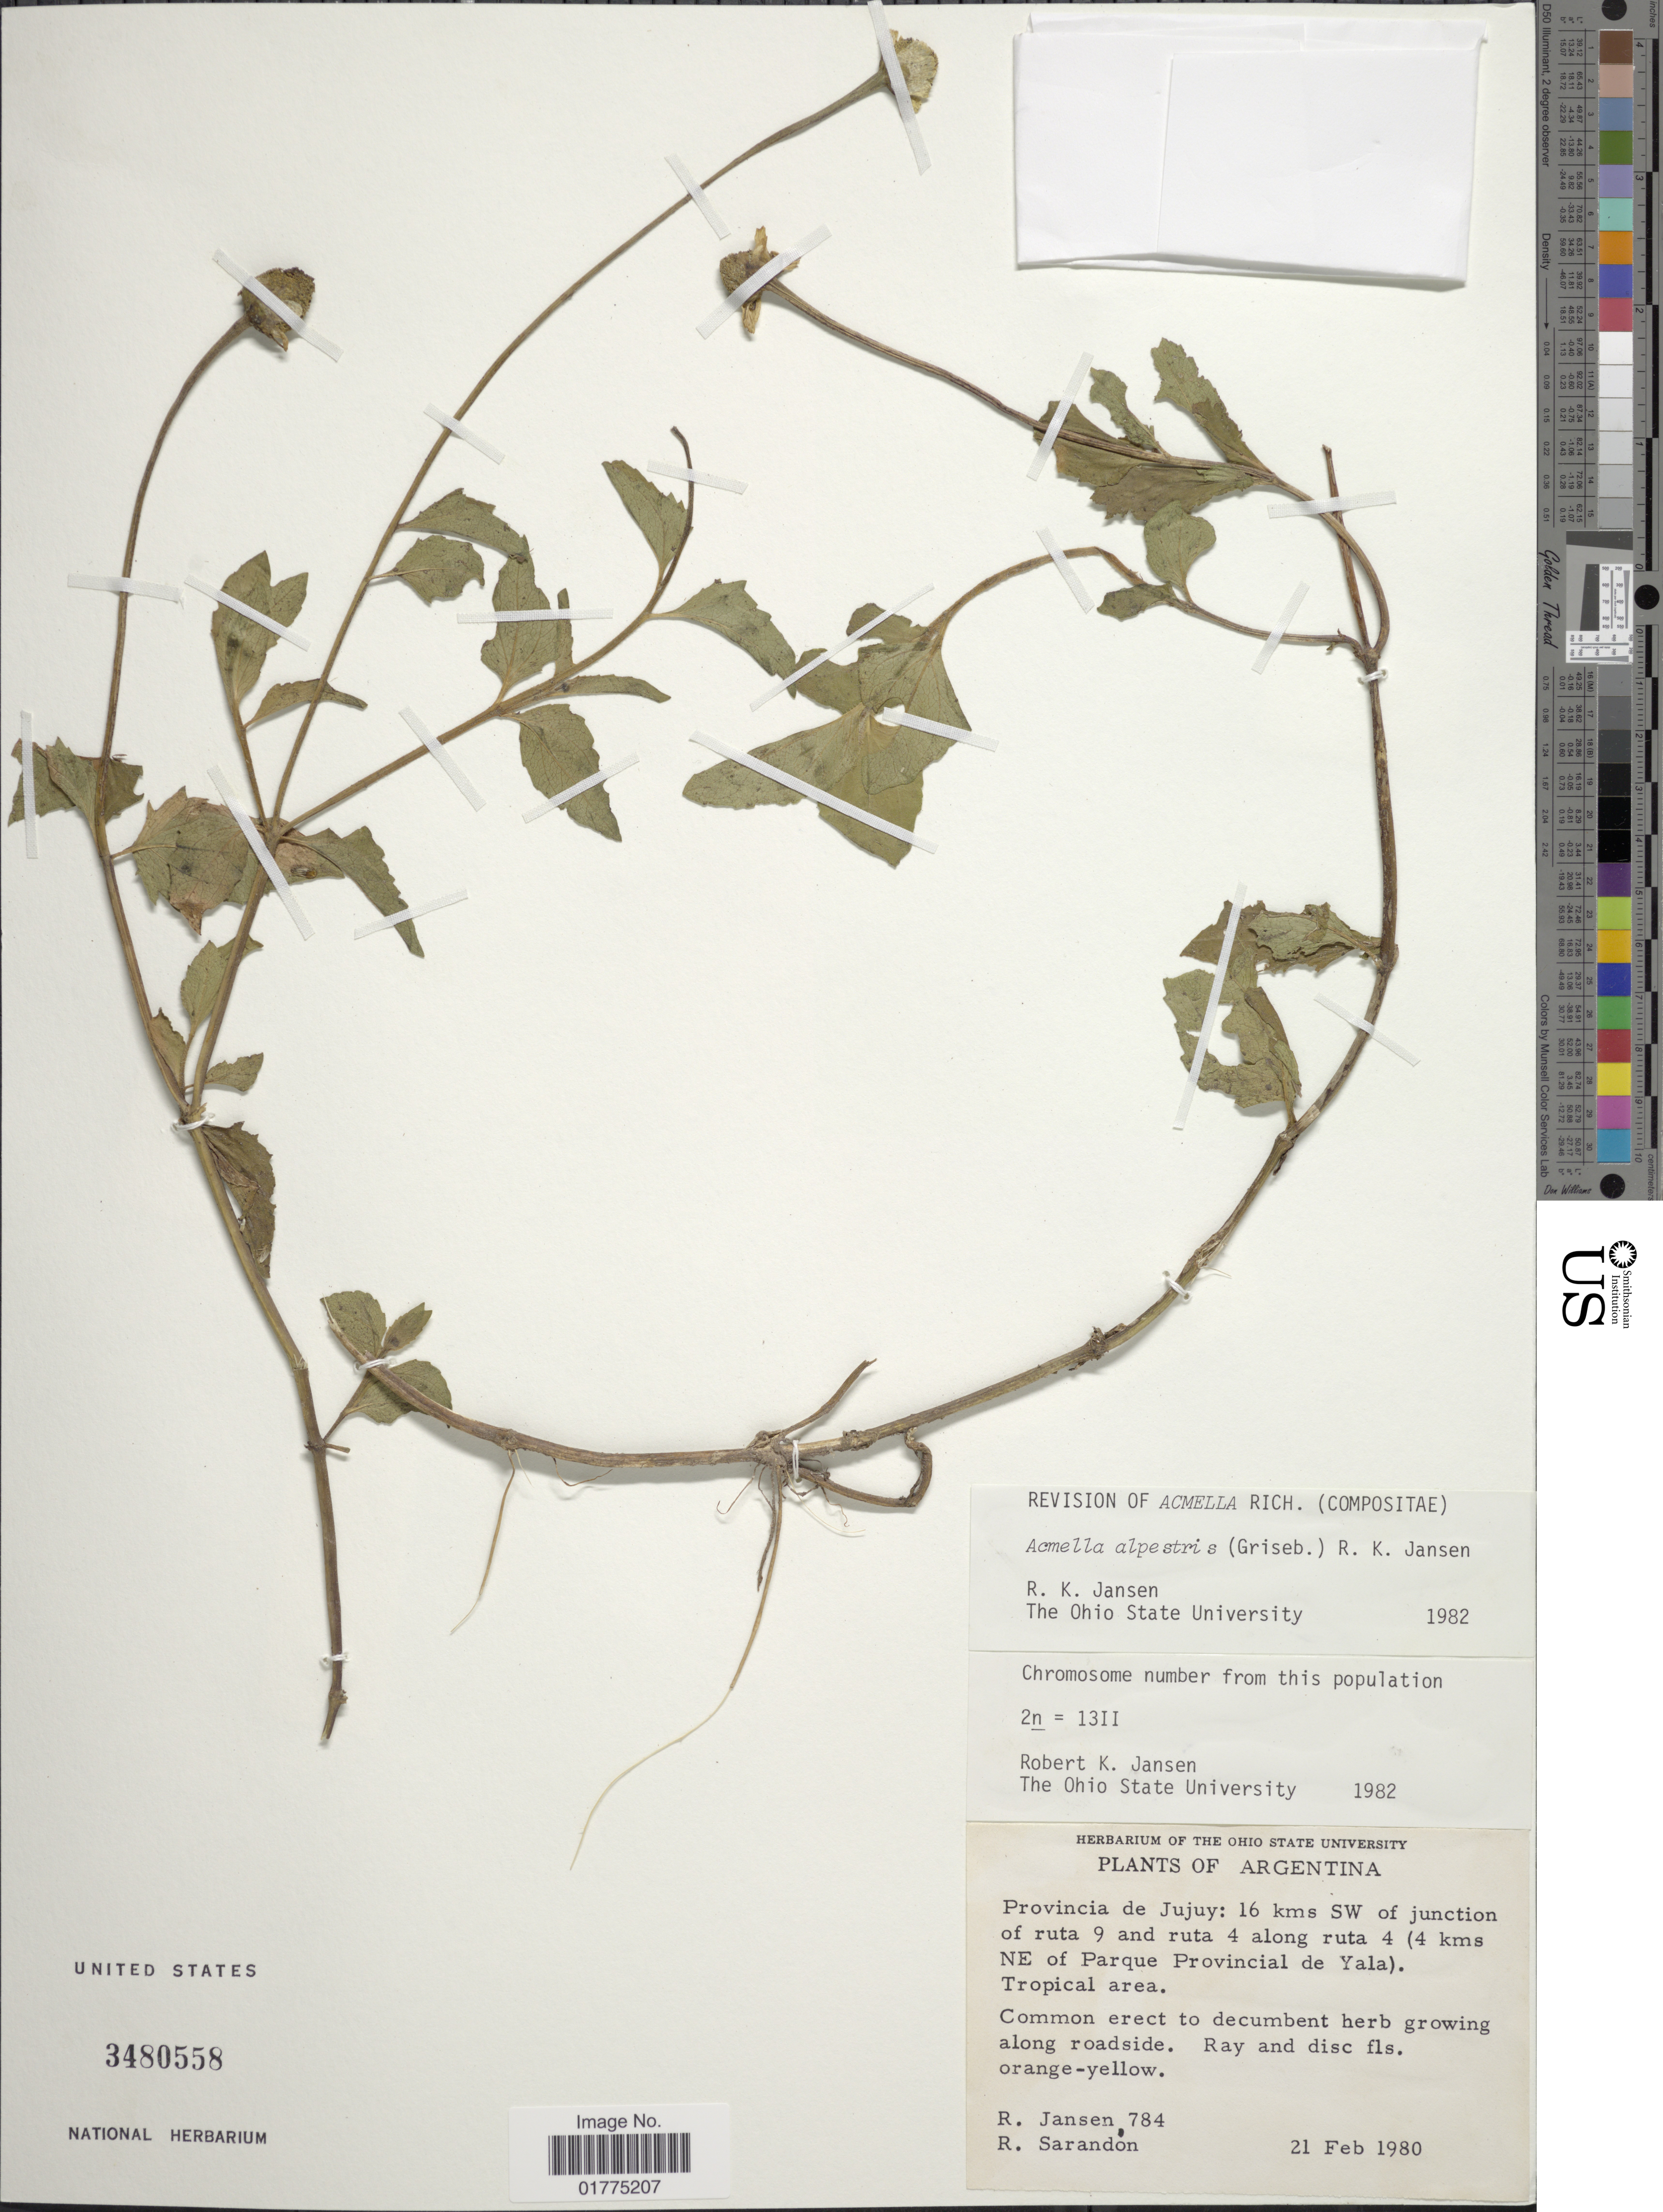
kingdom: Plantae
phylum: Tracheophyta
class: Magnoliopsida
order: Asterales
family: Asteraceae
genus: Acmella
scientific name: Acmella alpestris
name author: (Griseb.) R.K. Jansen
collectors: R. K. Jansen & R. Sarandon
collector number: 784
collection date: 1980-02-21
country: Argentina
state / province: Jujuy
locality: Provincia de Jujuy: 16 kms SW of junction of ruta 9 and ruta 4 along ruta 4 (4 kms NE of Parque Provincial de Yala)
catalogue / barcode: US 3480558